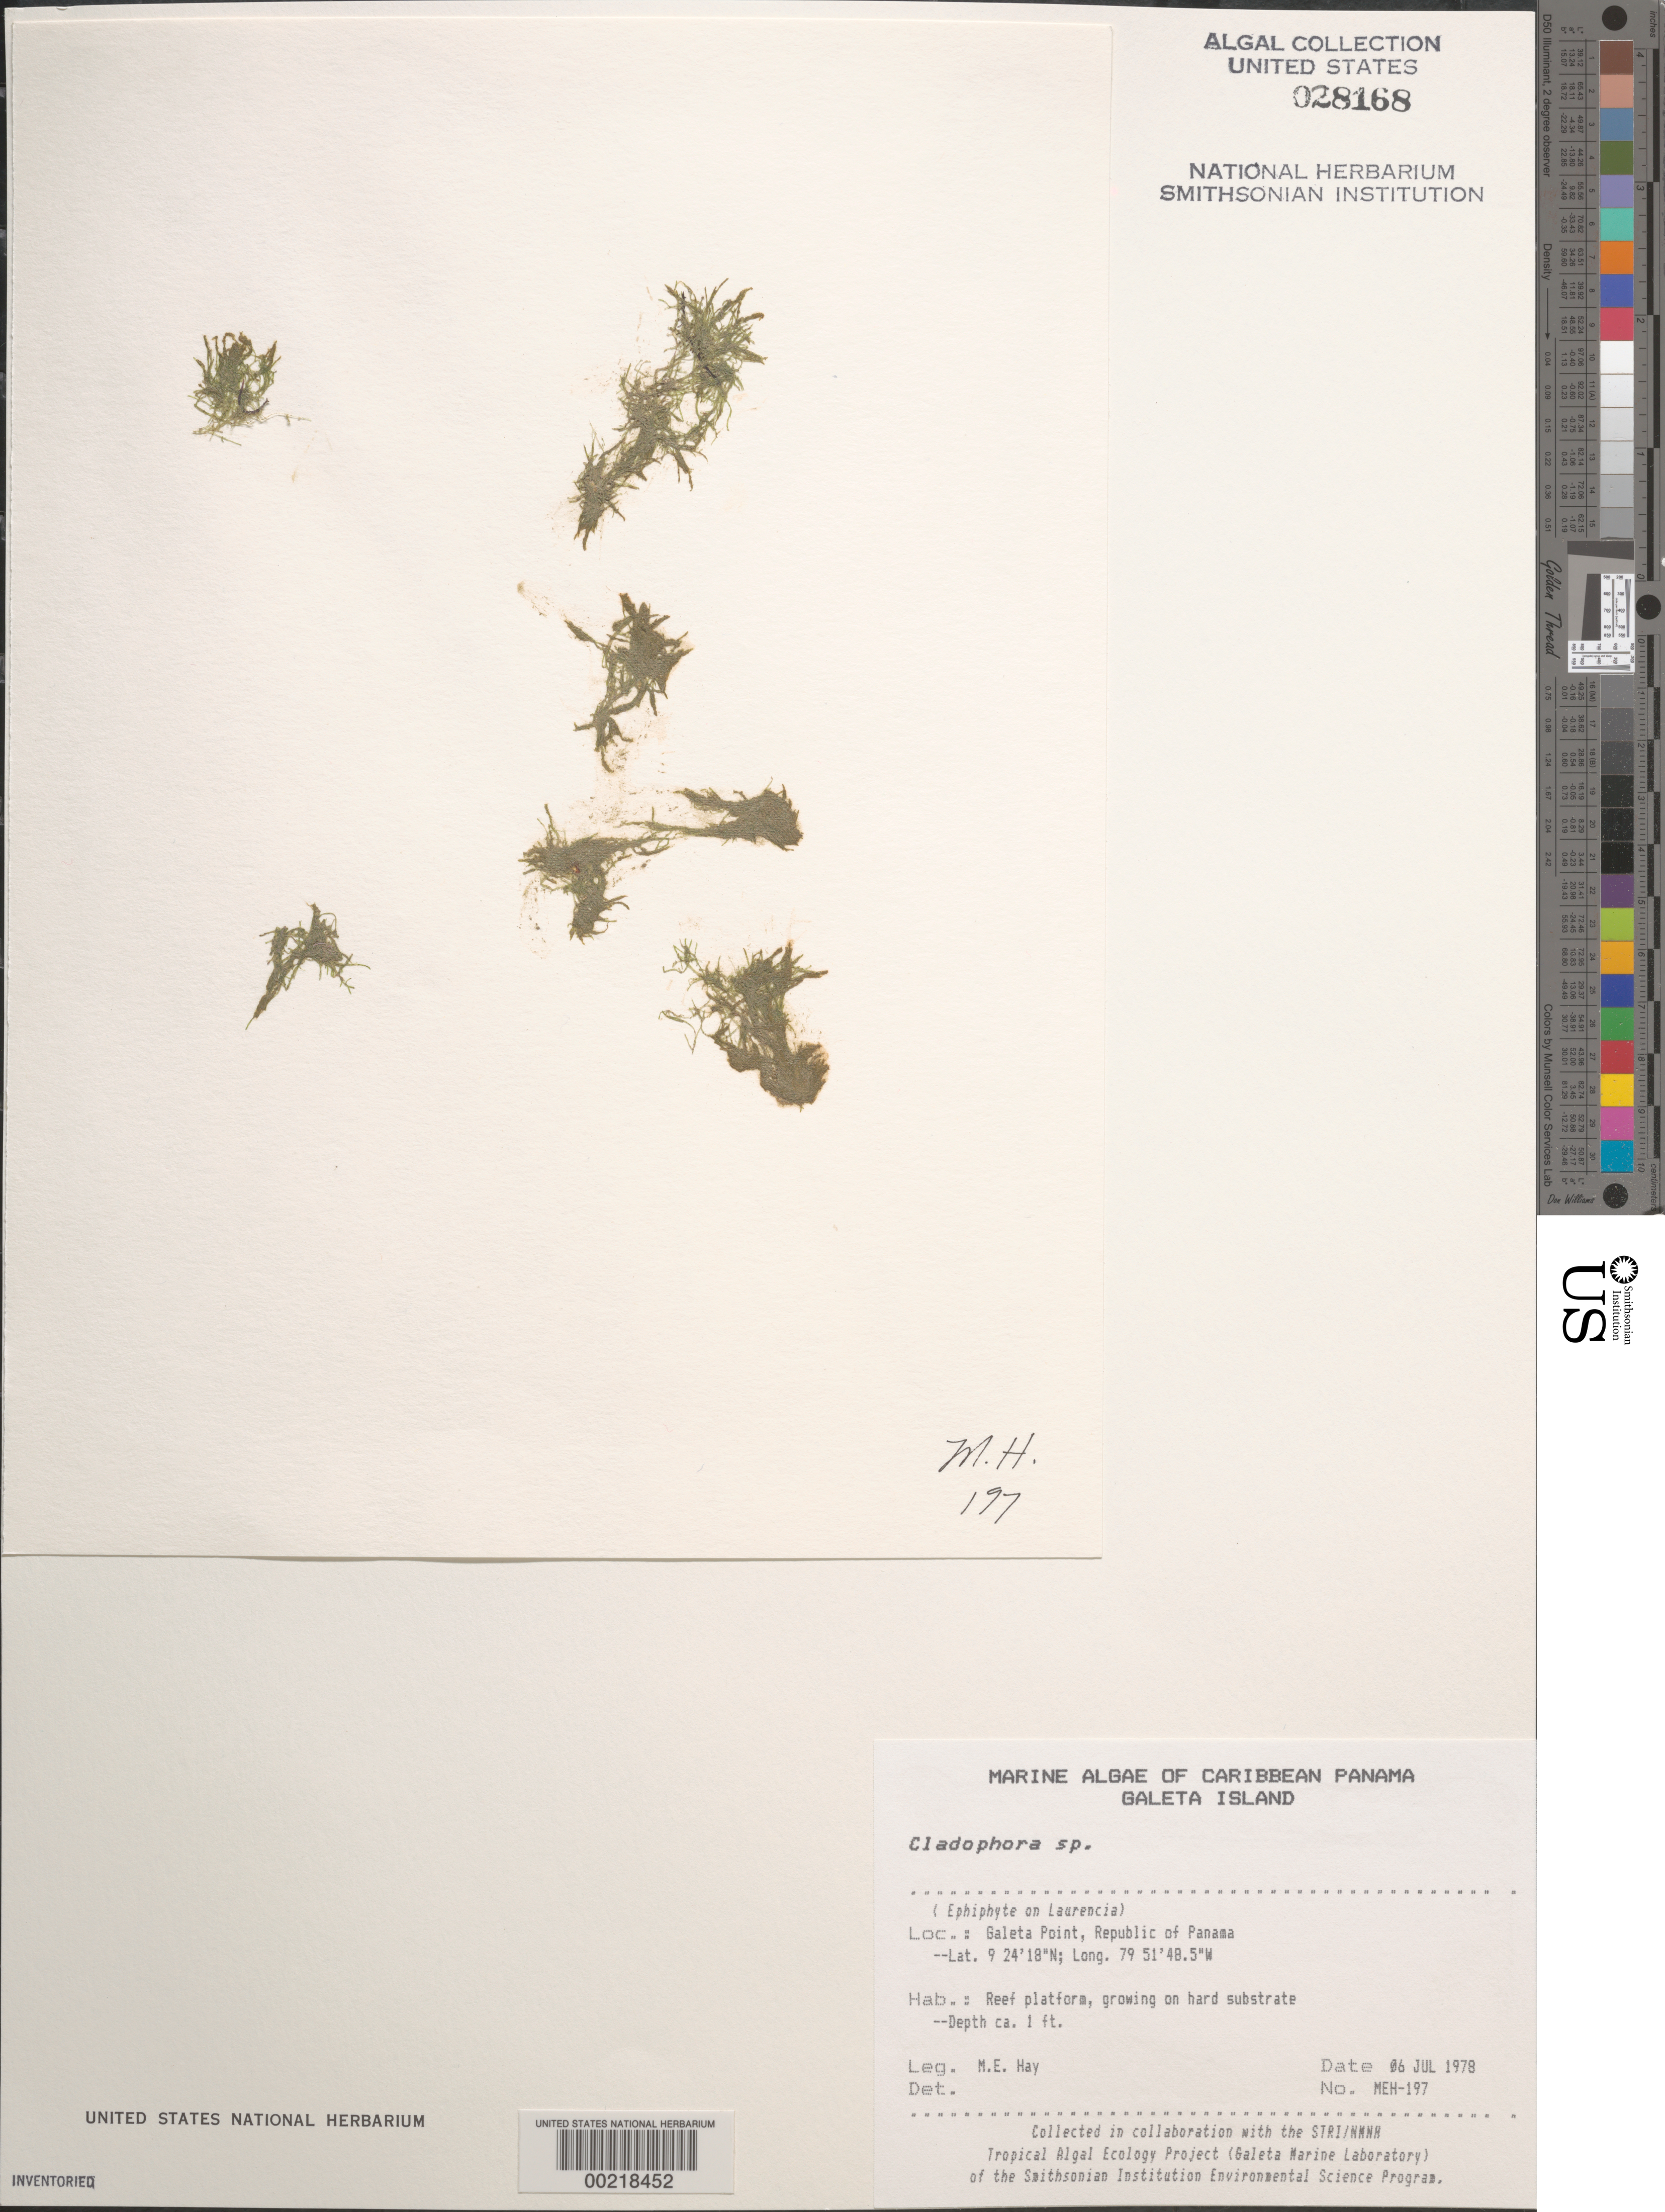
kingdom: Plantae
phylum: Chlorophyta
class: Ulvophyceae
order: Cladophorales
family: Cladophoraceae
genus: Cladophora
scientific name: Cladophora sp.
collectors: M. E. Hay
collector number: MEH-197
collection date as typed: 06 Jul 1978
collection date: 1978-07-06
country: Panama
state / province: Colón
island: Galeta Island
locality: Galeta Point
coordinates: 9 24' 18" N, 79 51' 48.5" W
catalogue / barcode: US 28168